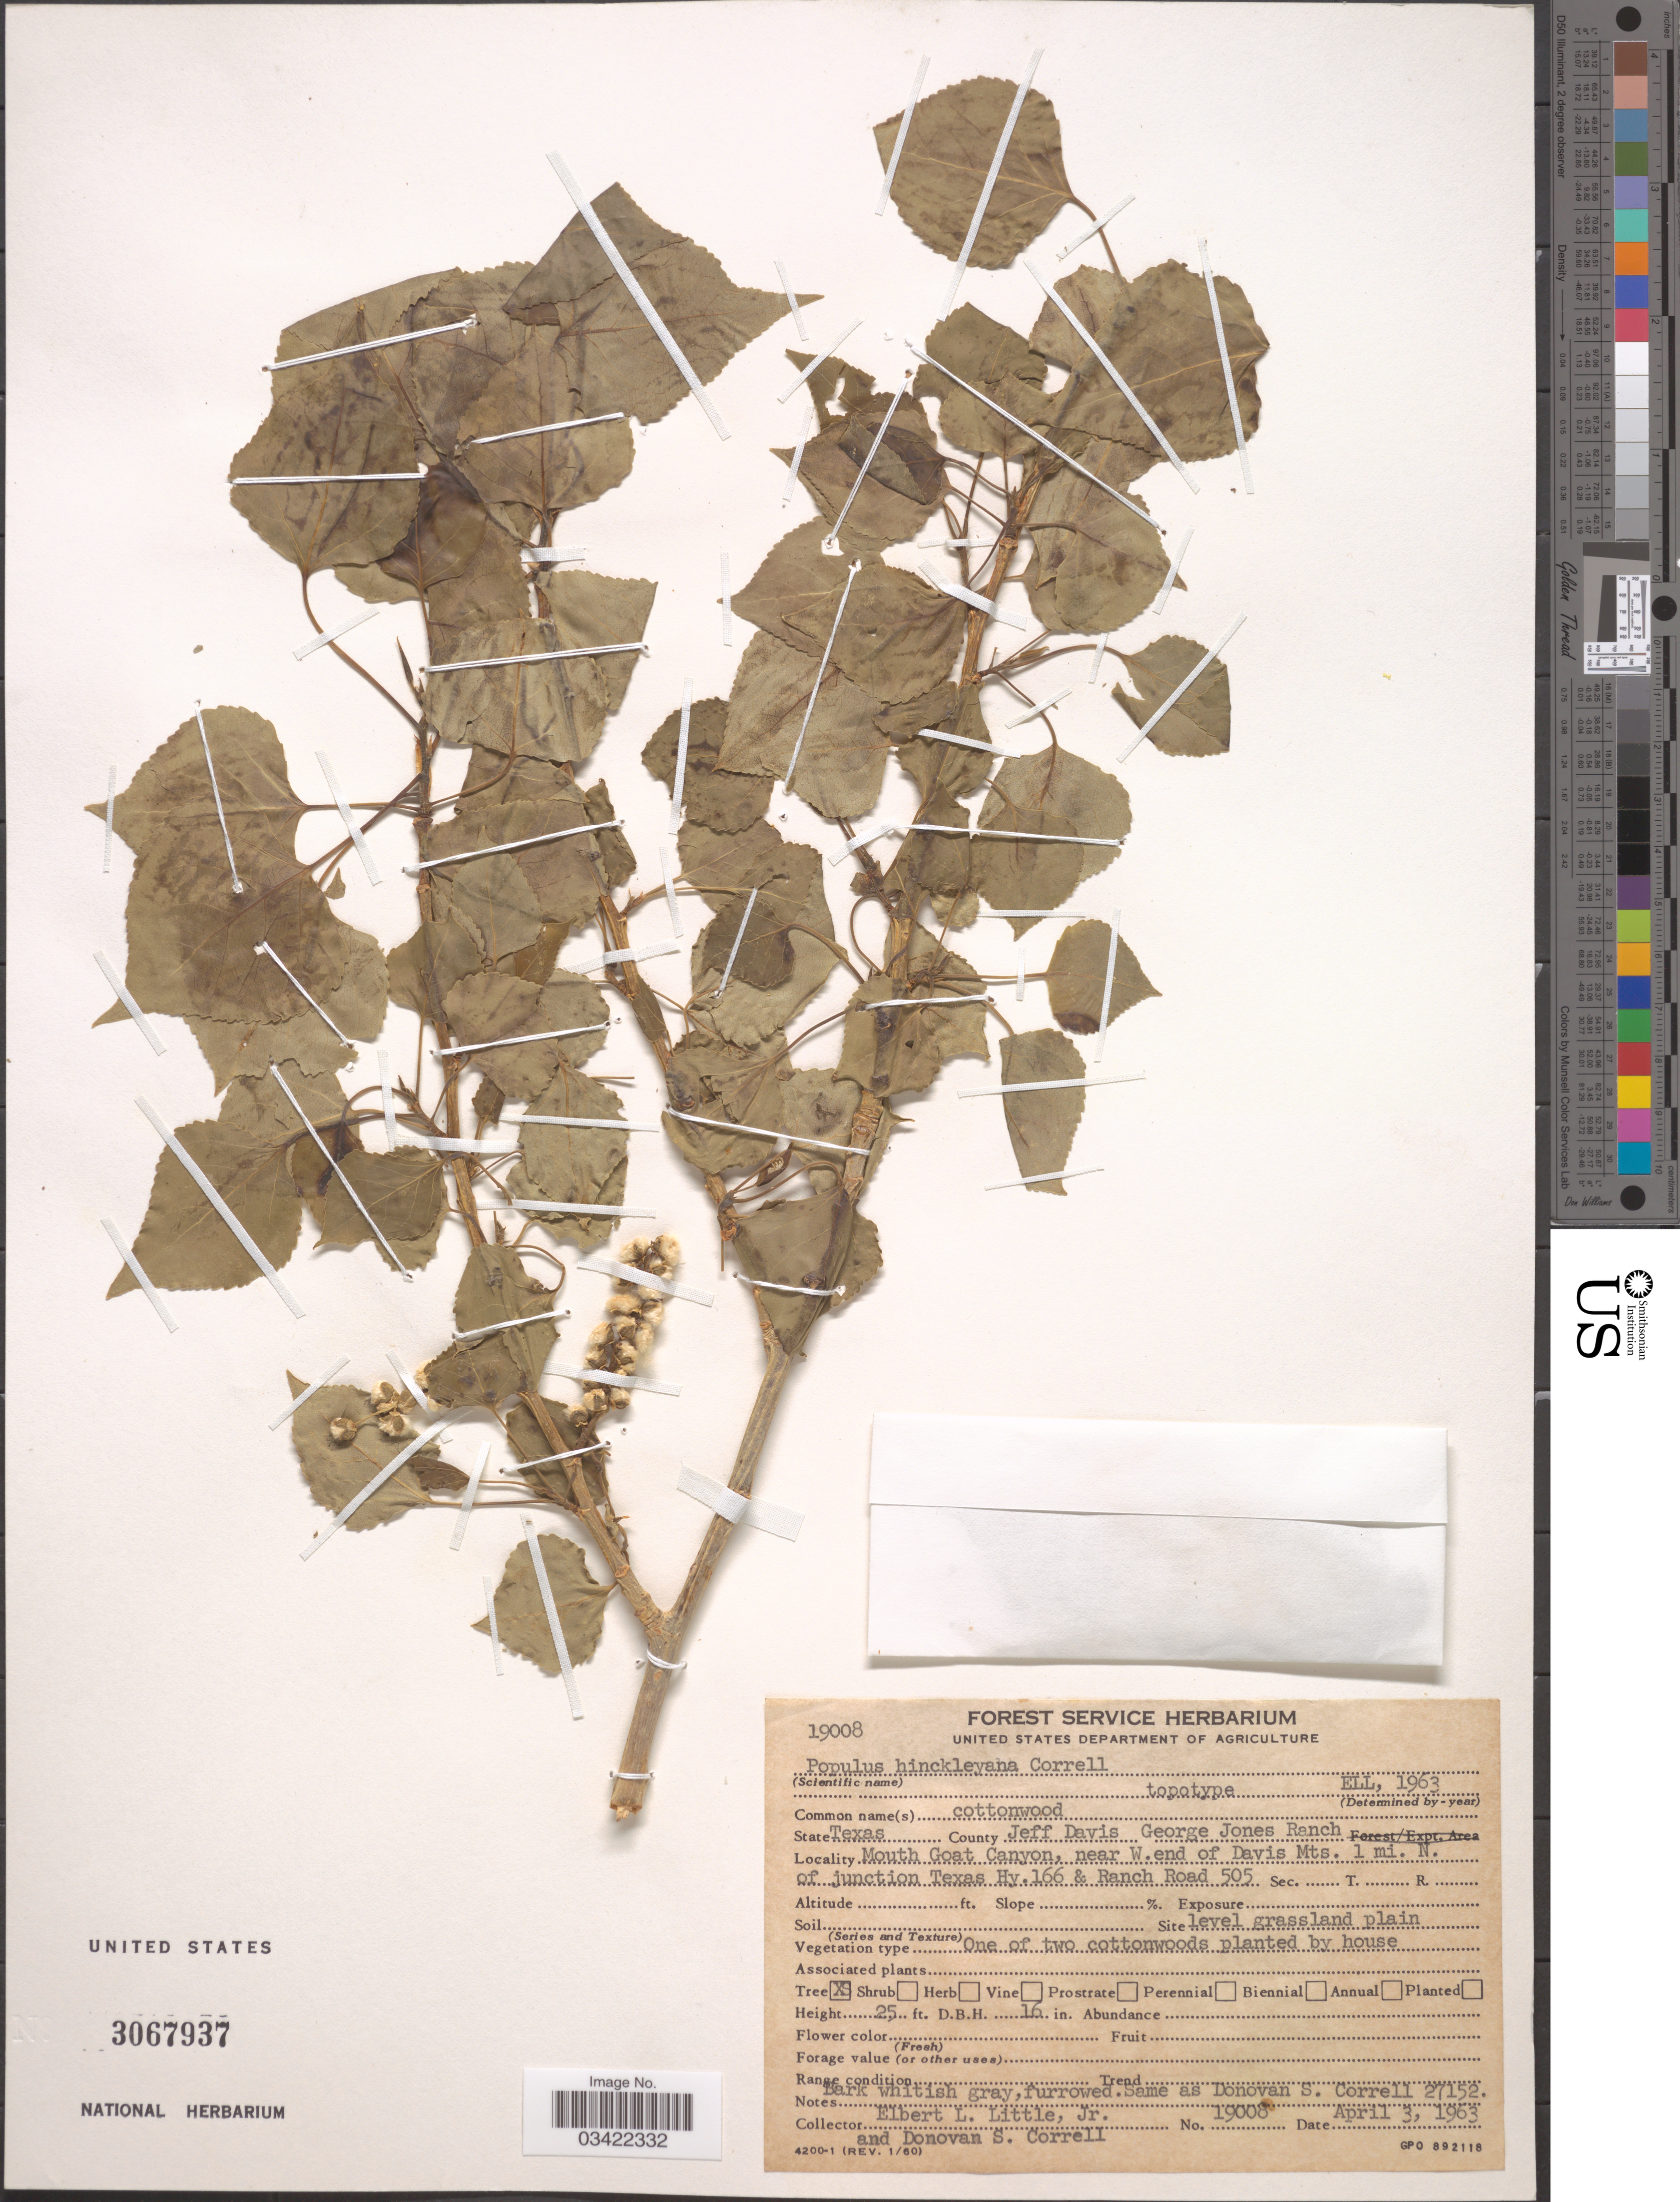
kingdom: Plantae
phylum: Tracheophyta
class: Magnoliopsida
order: Malpighiales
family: Salicaceae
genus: Populus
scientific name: Populus x hinckleyana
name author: Correll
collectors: E. L. Little & D. S. Correll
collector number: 19008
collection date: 1963-04-03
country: United States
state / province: Texas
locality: County Jeff Davis, George Jones Ranch. Mouth Goat Canyon, near W. end of Davis Mts. 1 mi. N. of junction Texas Hy. 166 & Ranch Road 505.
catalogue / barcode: US 3067937